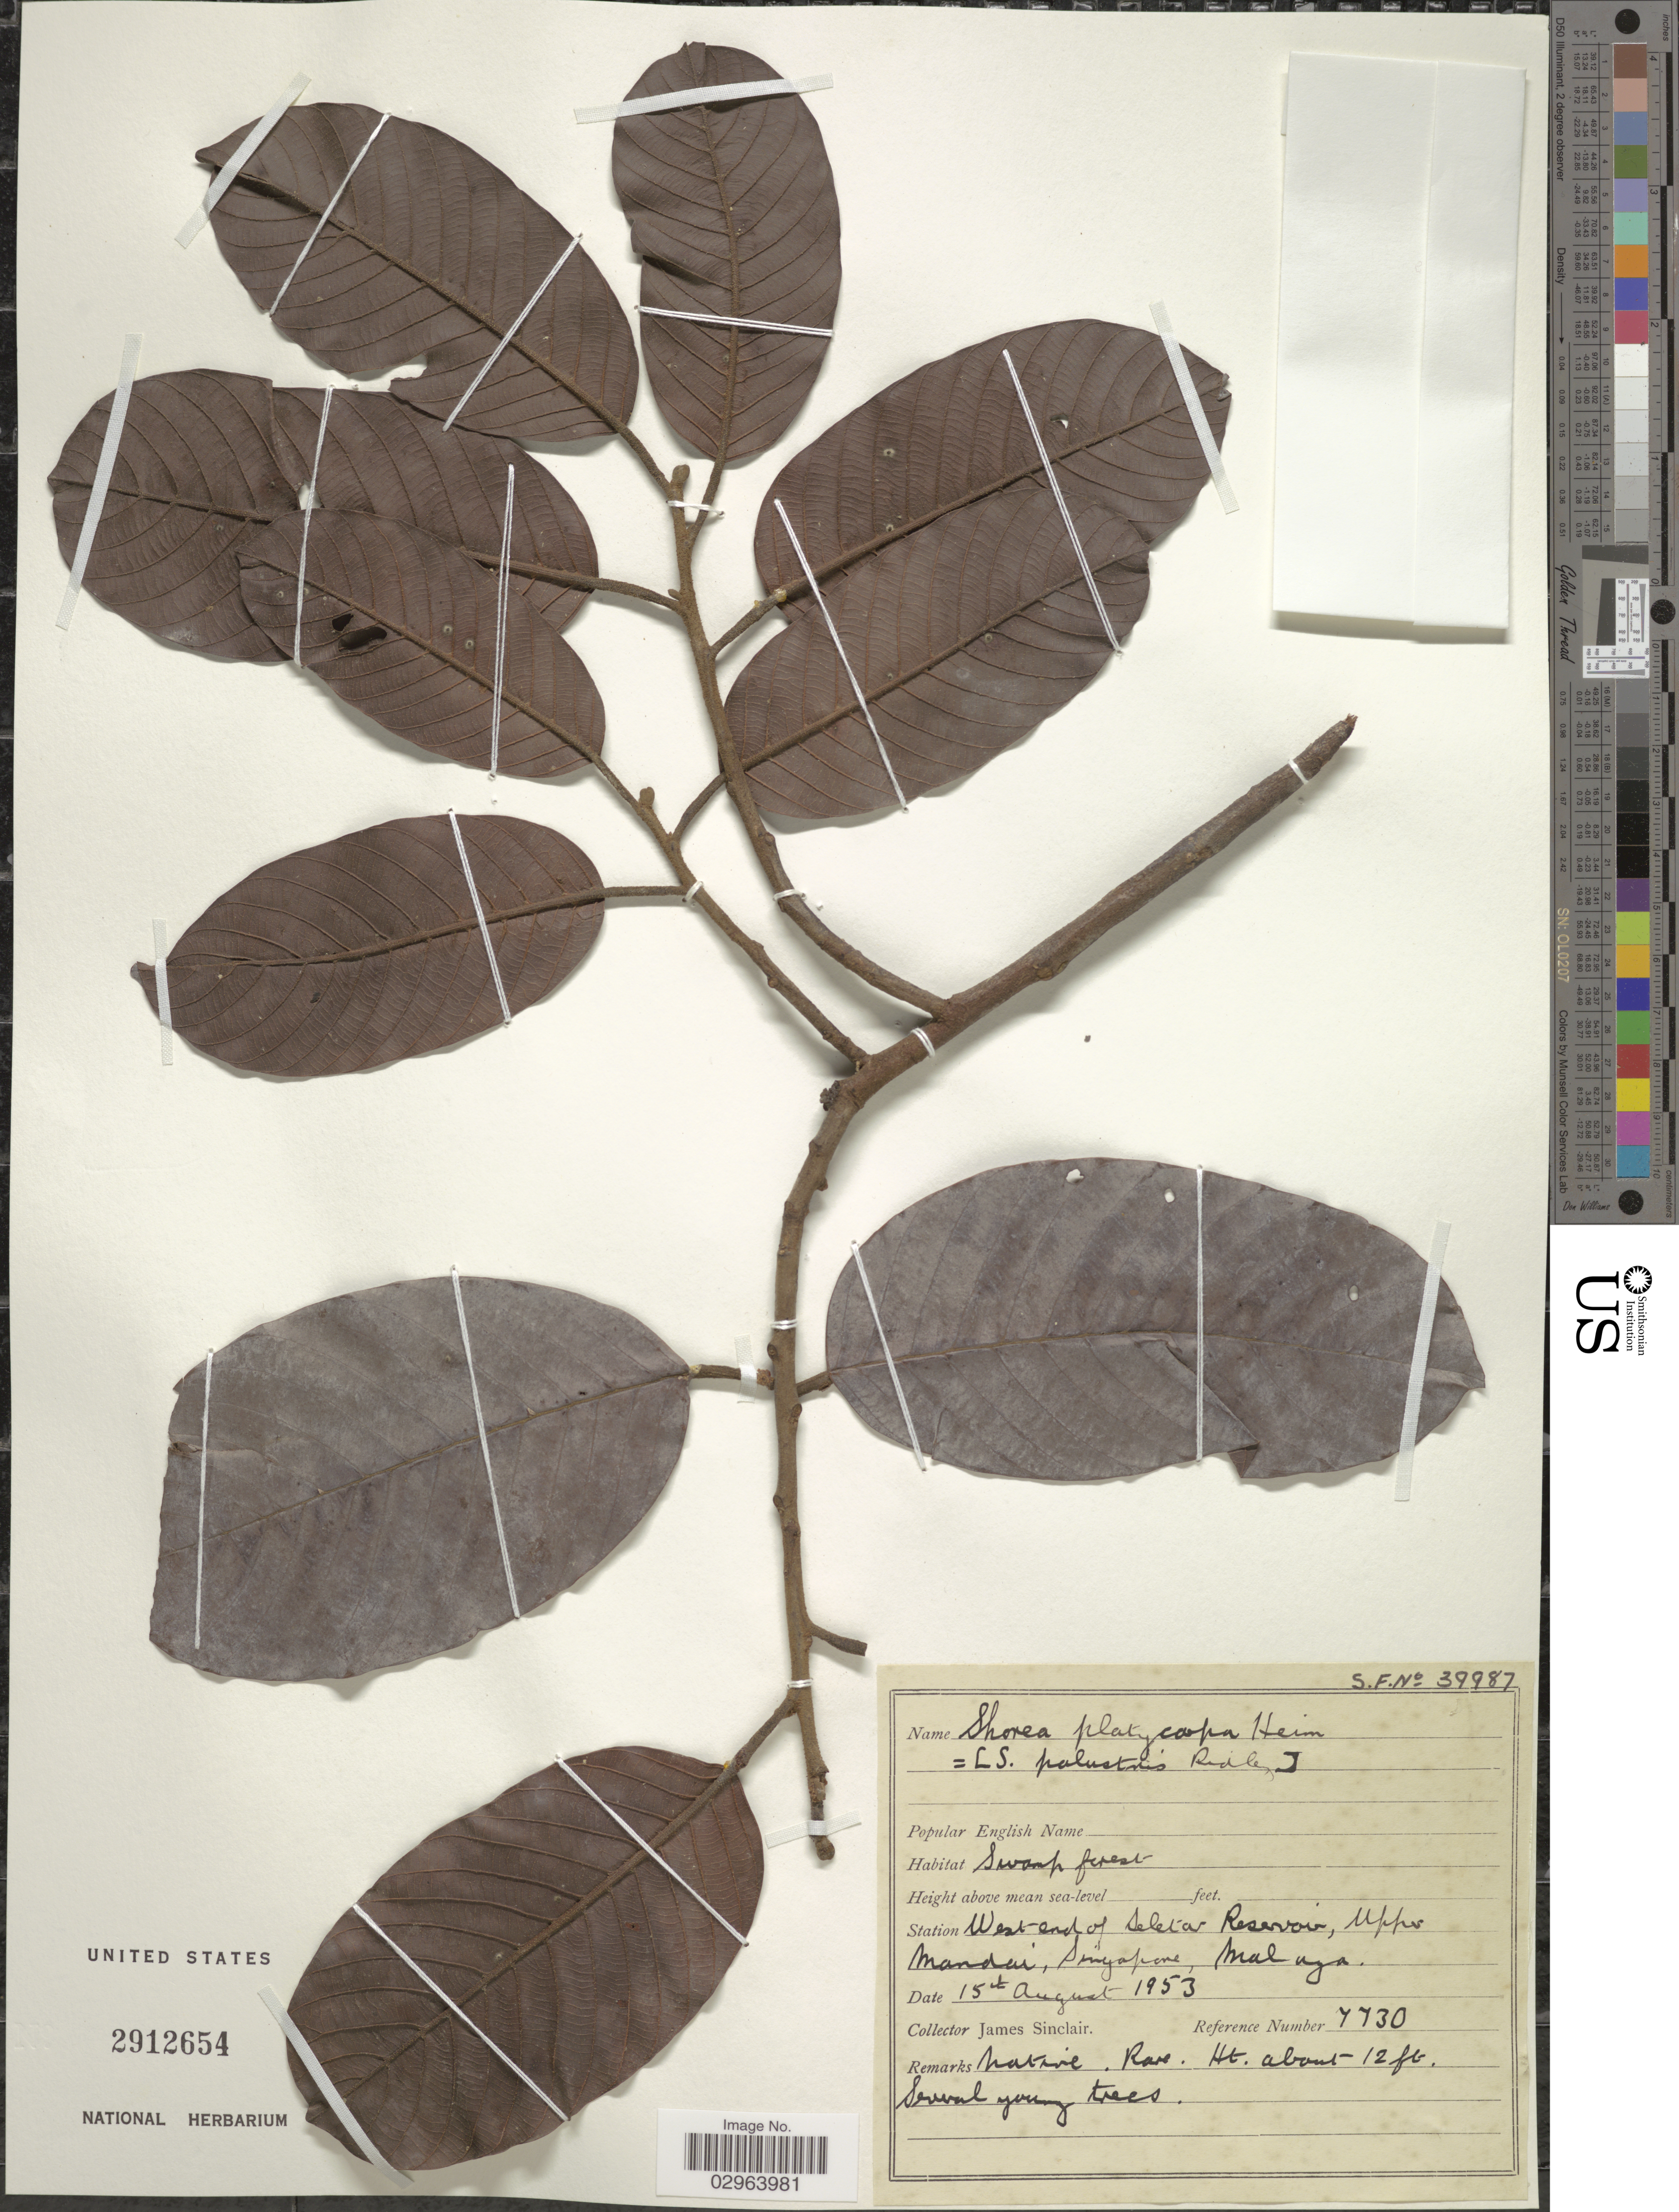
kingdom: Plantae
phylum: Tracheophyta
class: Magnoliopsida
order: Malvales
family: Dipterocarpaceae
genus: Rubroshorea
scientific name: Rubroshorea platycarpa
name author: (F. Heim) P.S. Ashton & J. Heck.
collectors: J. Sinclair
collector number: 7730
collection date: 1953-08-15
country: Singapore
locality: Station West end of Seletar Reservoir, Upper Mandai, Malaya.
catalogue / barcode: US 2912654